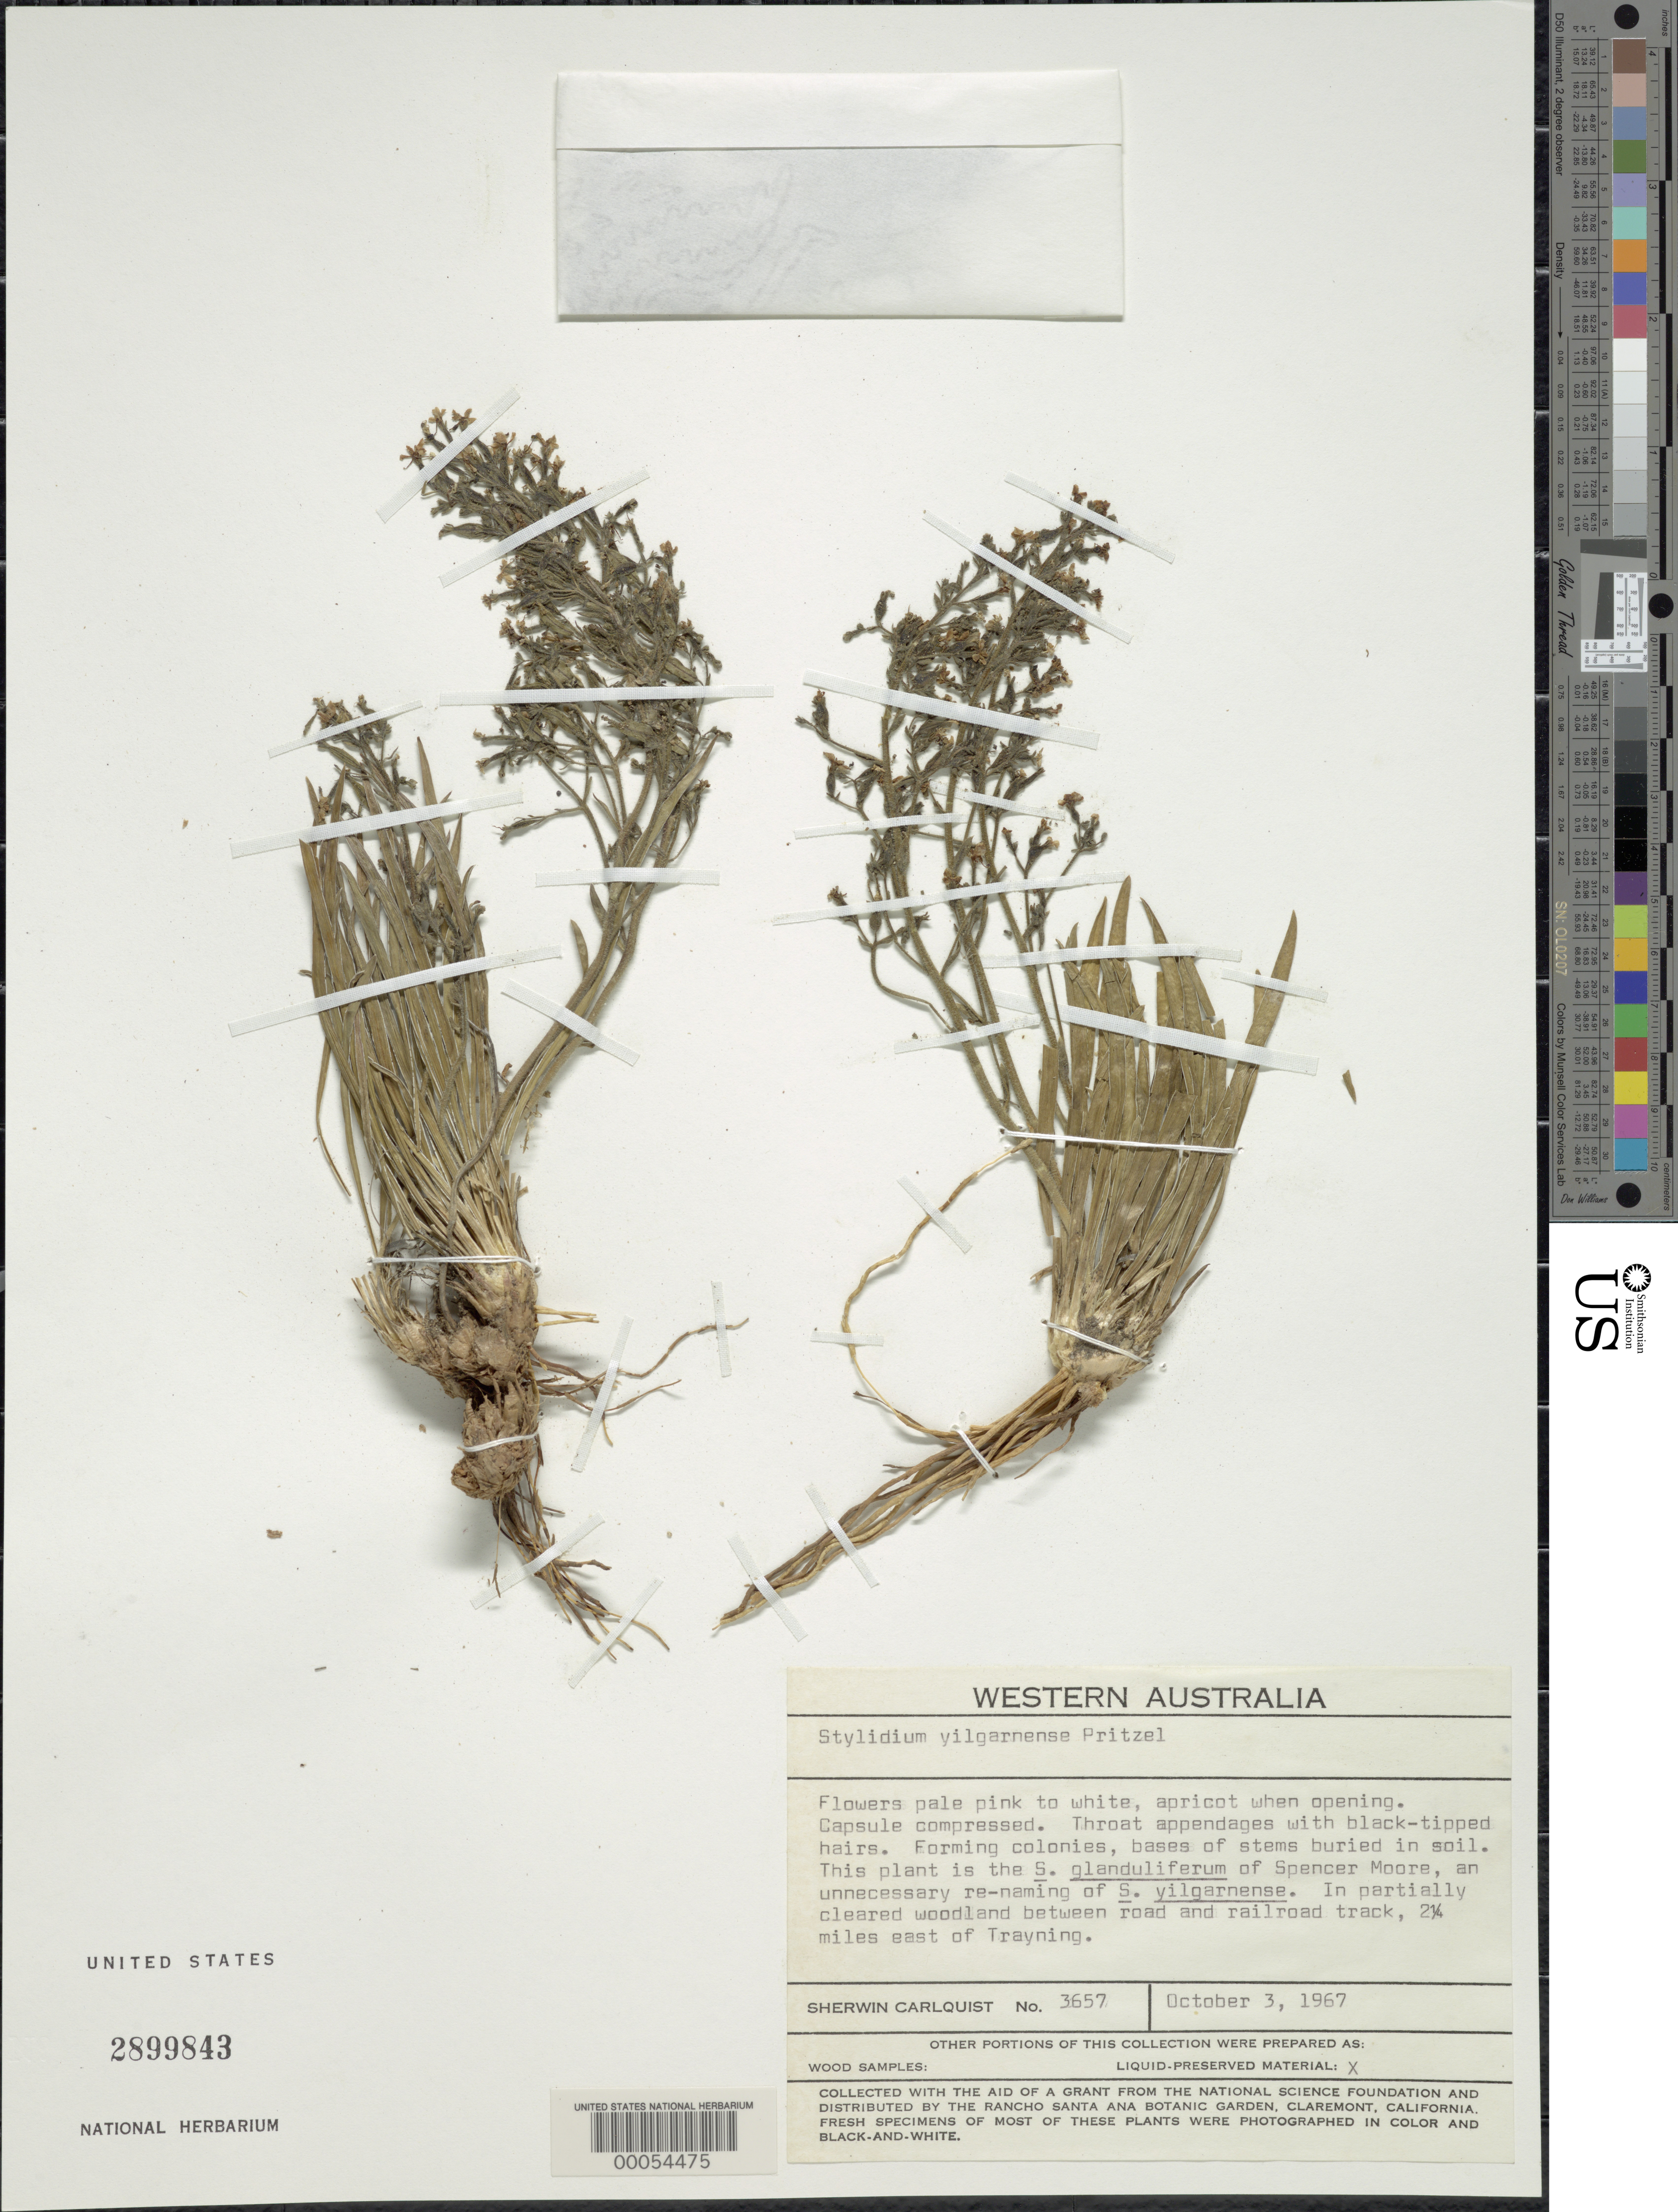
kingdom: Plantae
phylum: Tracheophyta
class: Magnoliopsida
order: Asterales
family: Stylidiaceae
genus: Stylidium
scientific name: Stylidium yilgarnense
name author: E. Pritz.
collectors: S. Carlquist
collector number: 3657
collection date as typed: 03 Oct 1967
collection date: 1967-10-03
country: Australia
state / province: Western Australia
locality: In partially cleared woodland between road and railroad track, 2 1/4 miles e of trayning.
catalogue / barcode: US 2899843